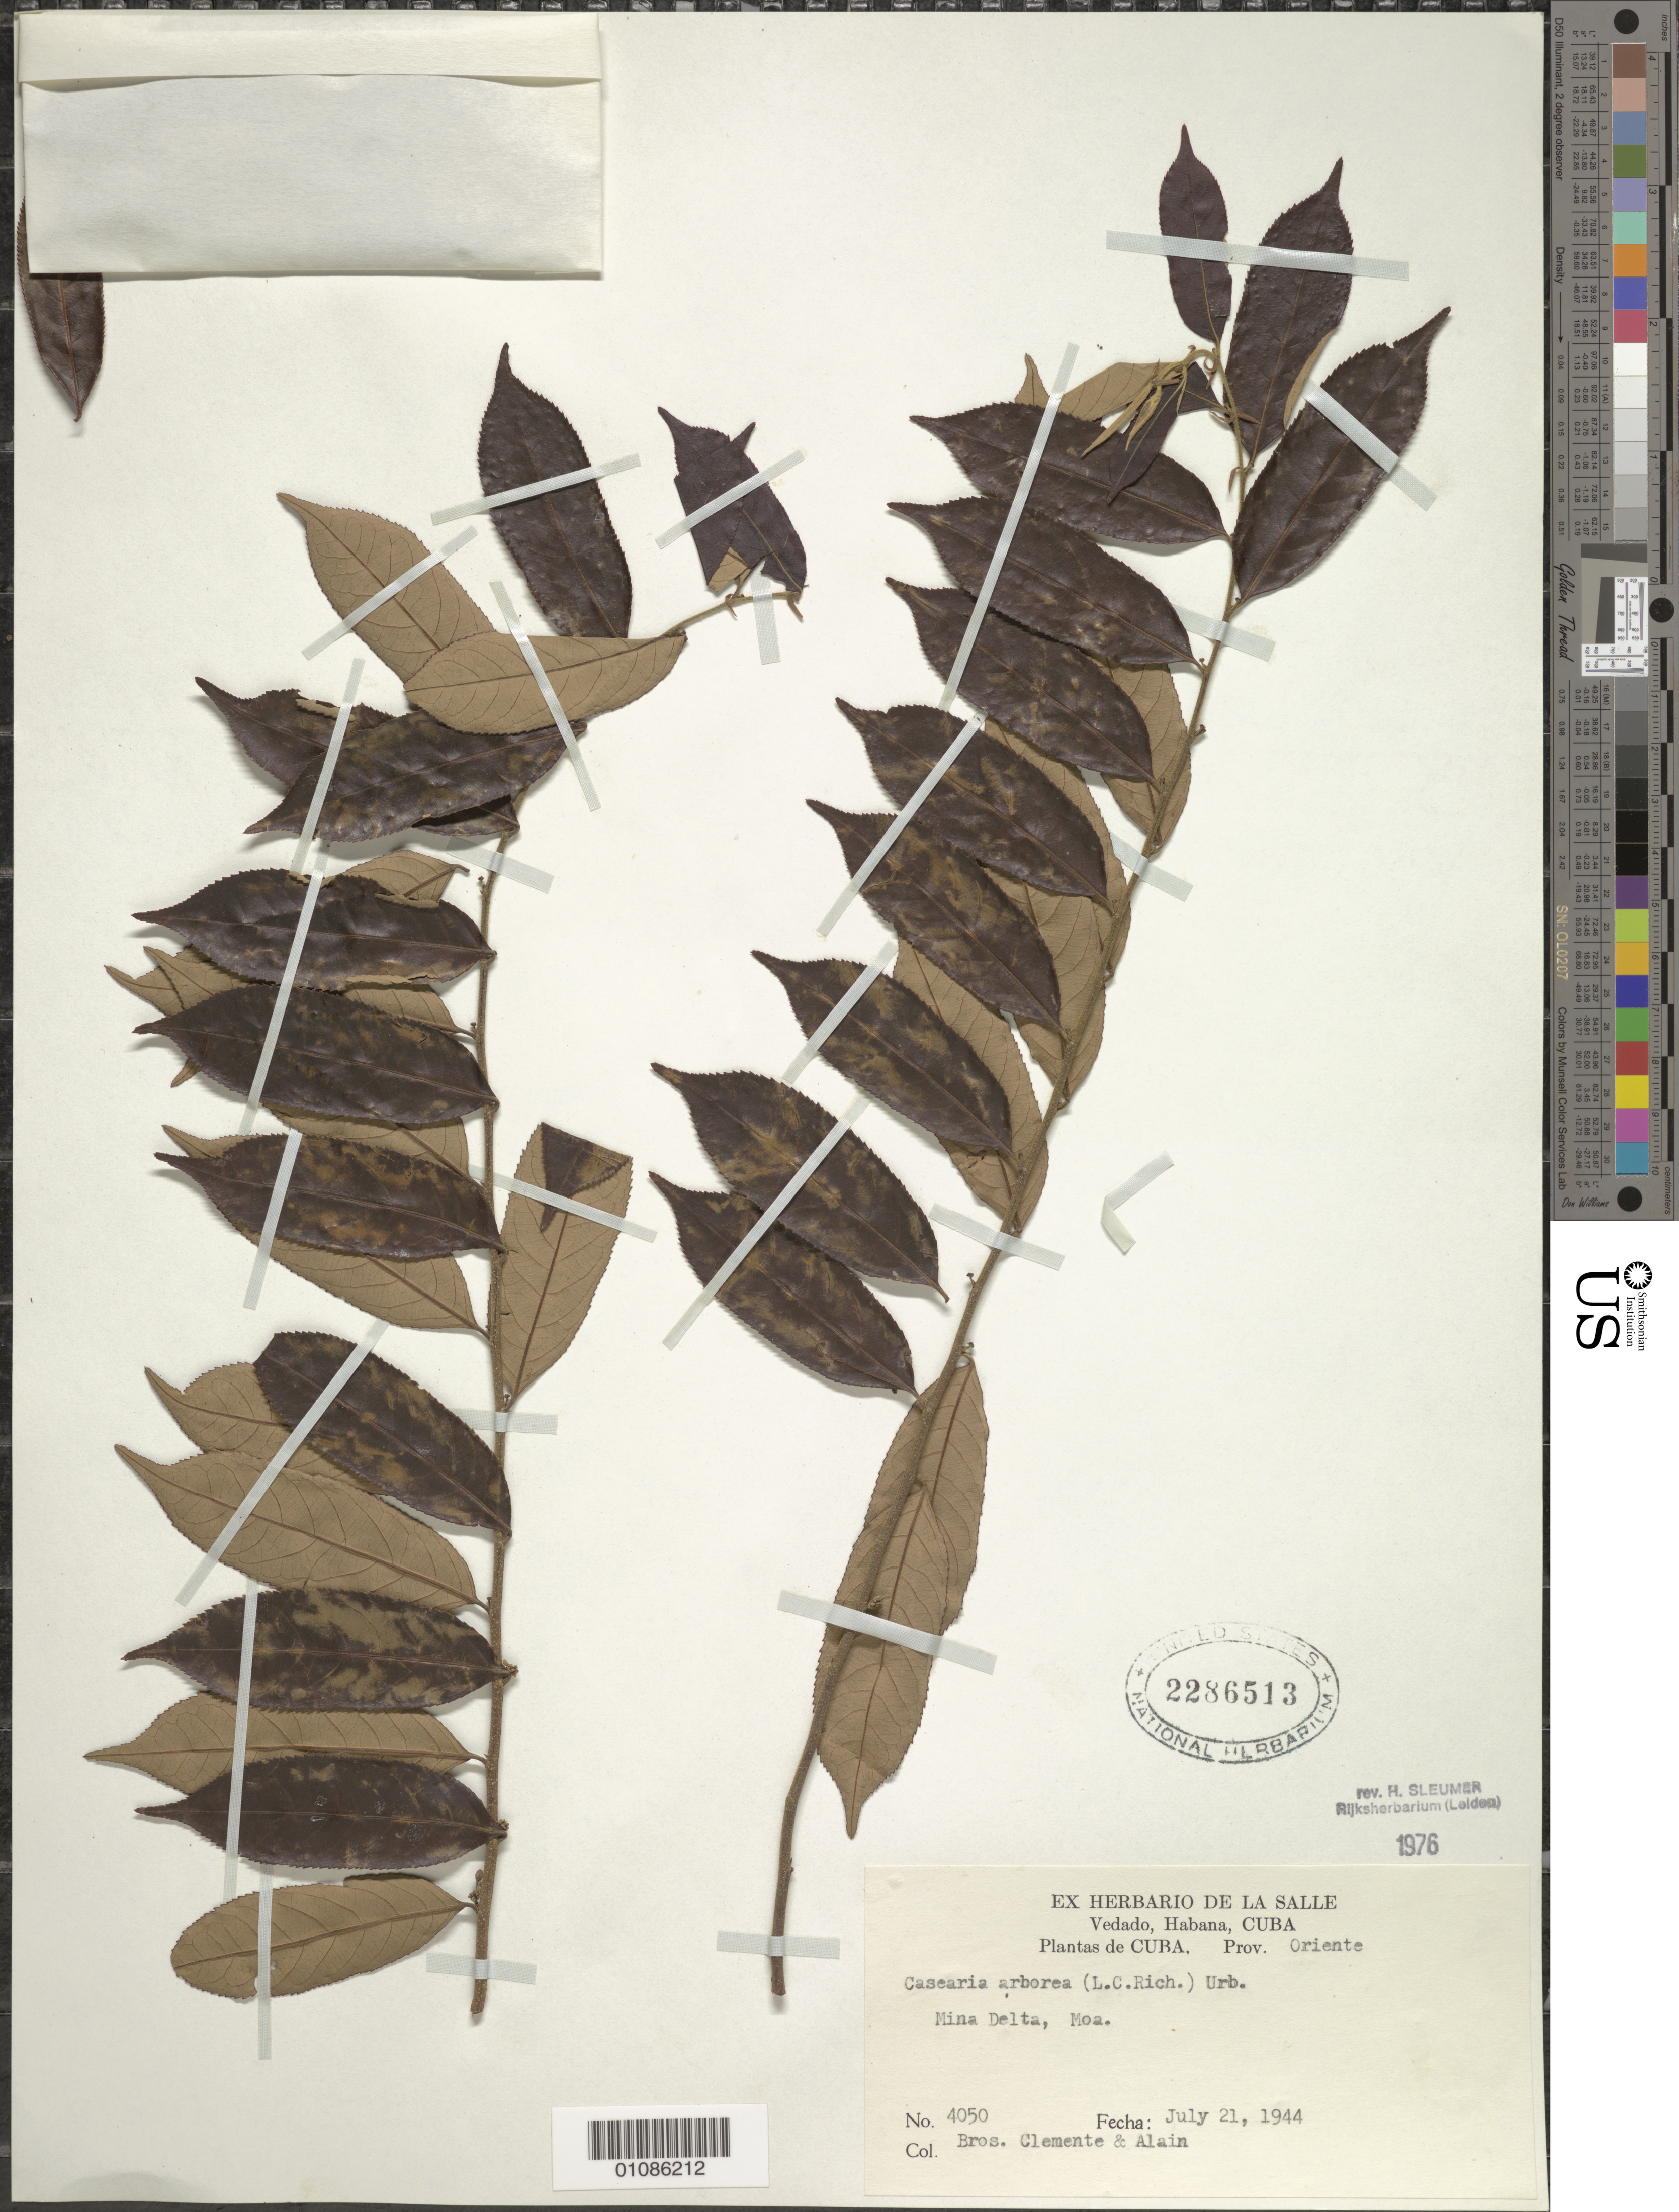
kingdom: Plantae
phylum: Tracheophyta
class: Magnoliopsida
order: Malpighiales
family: Salicaceae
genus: Casearia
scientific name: Casearia arborea subsp. arborea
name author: (Rich.) Urb.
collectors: Bro. Clemente & A. H. Liogier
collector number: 4050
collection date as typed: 21 Jul 1944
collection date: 1944-07-21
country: Cuba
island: Cuba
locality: Oriente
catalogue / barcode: US 2286513